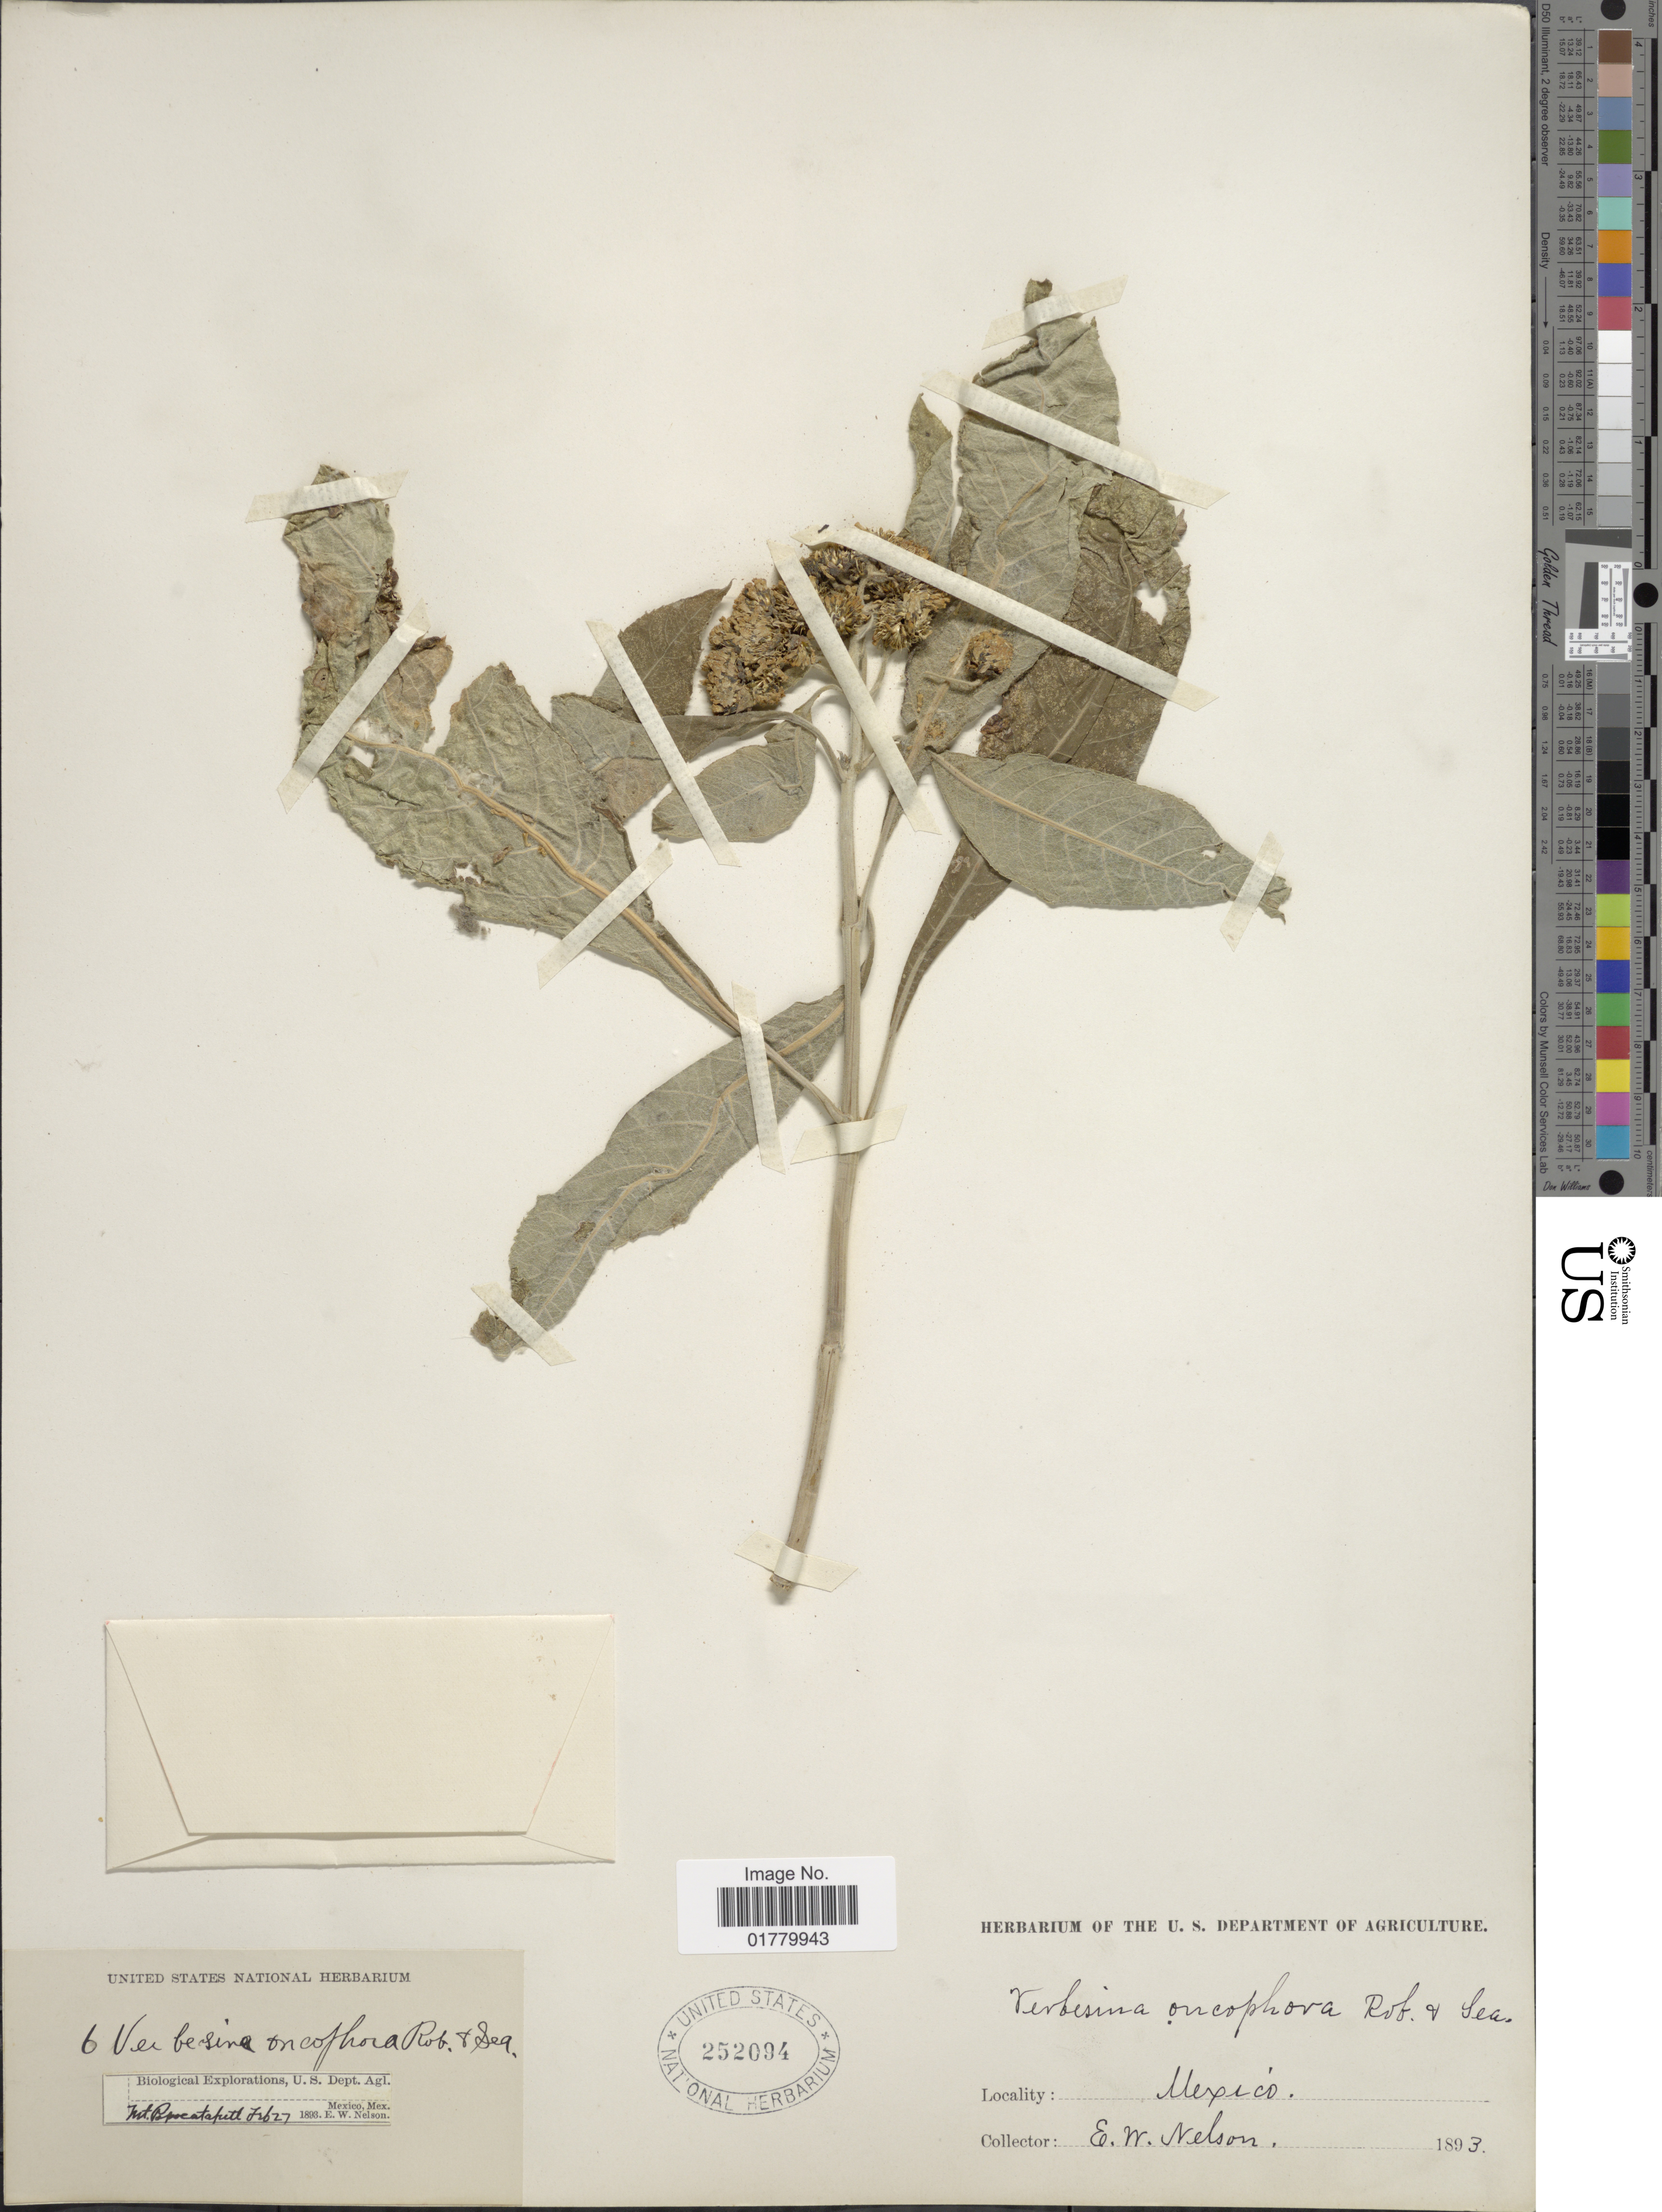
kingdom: Plantae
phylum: Tracheophyta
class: Magnoliopsida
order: Asterales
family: Asteraceae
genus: Verbesina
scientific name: Verbesina oncophora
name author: B.L. Rob. & Seaton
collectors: E. W. Nelson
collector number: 6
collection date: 1893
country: Mexico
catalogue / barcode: US 252094